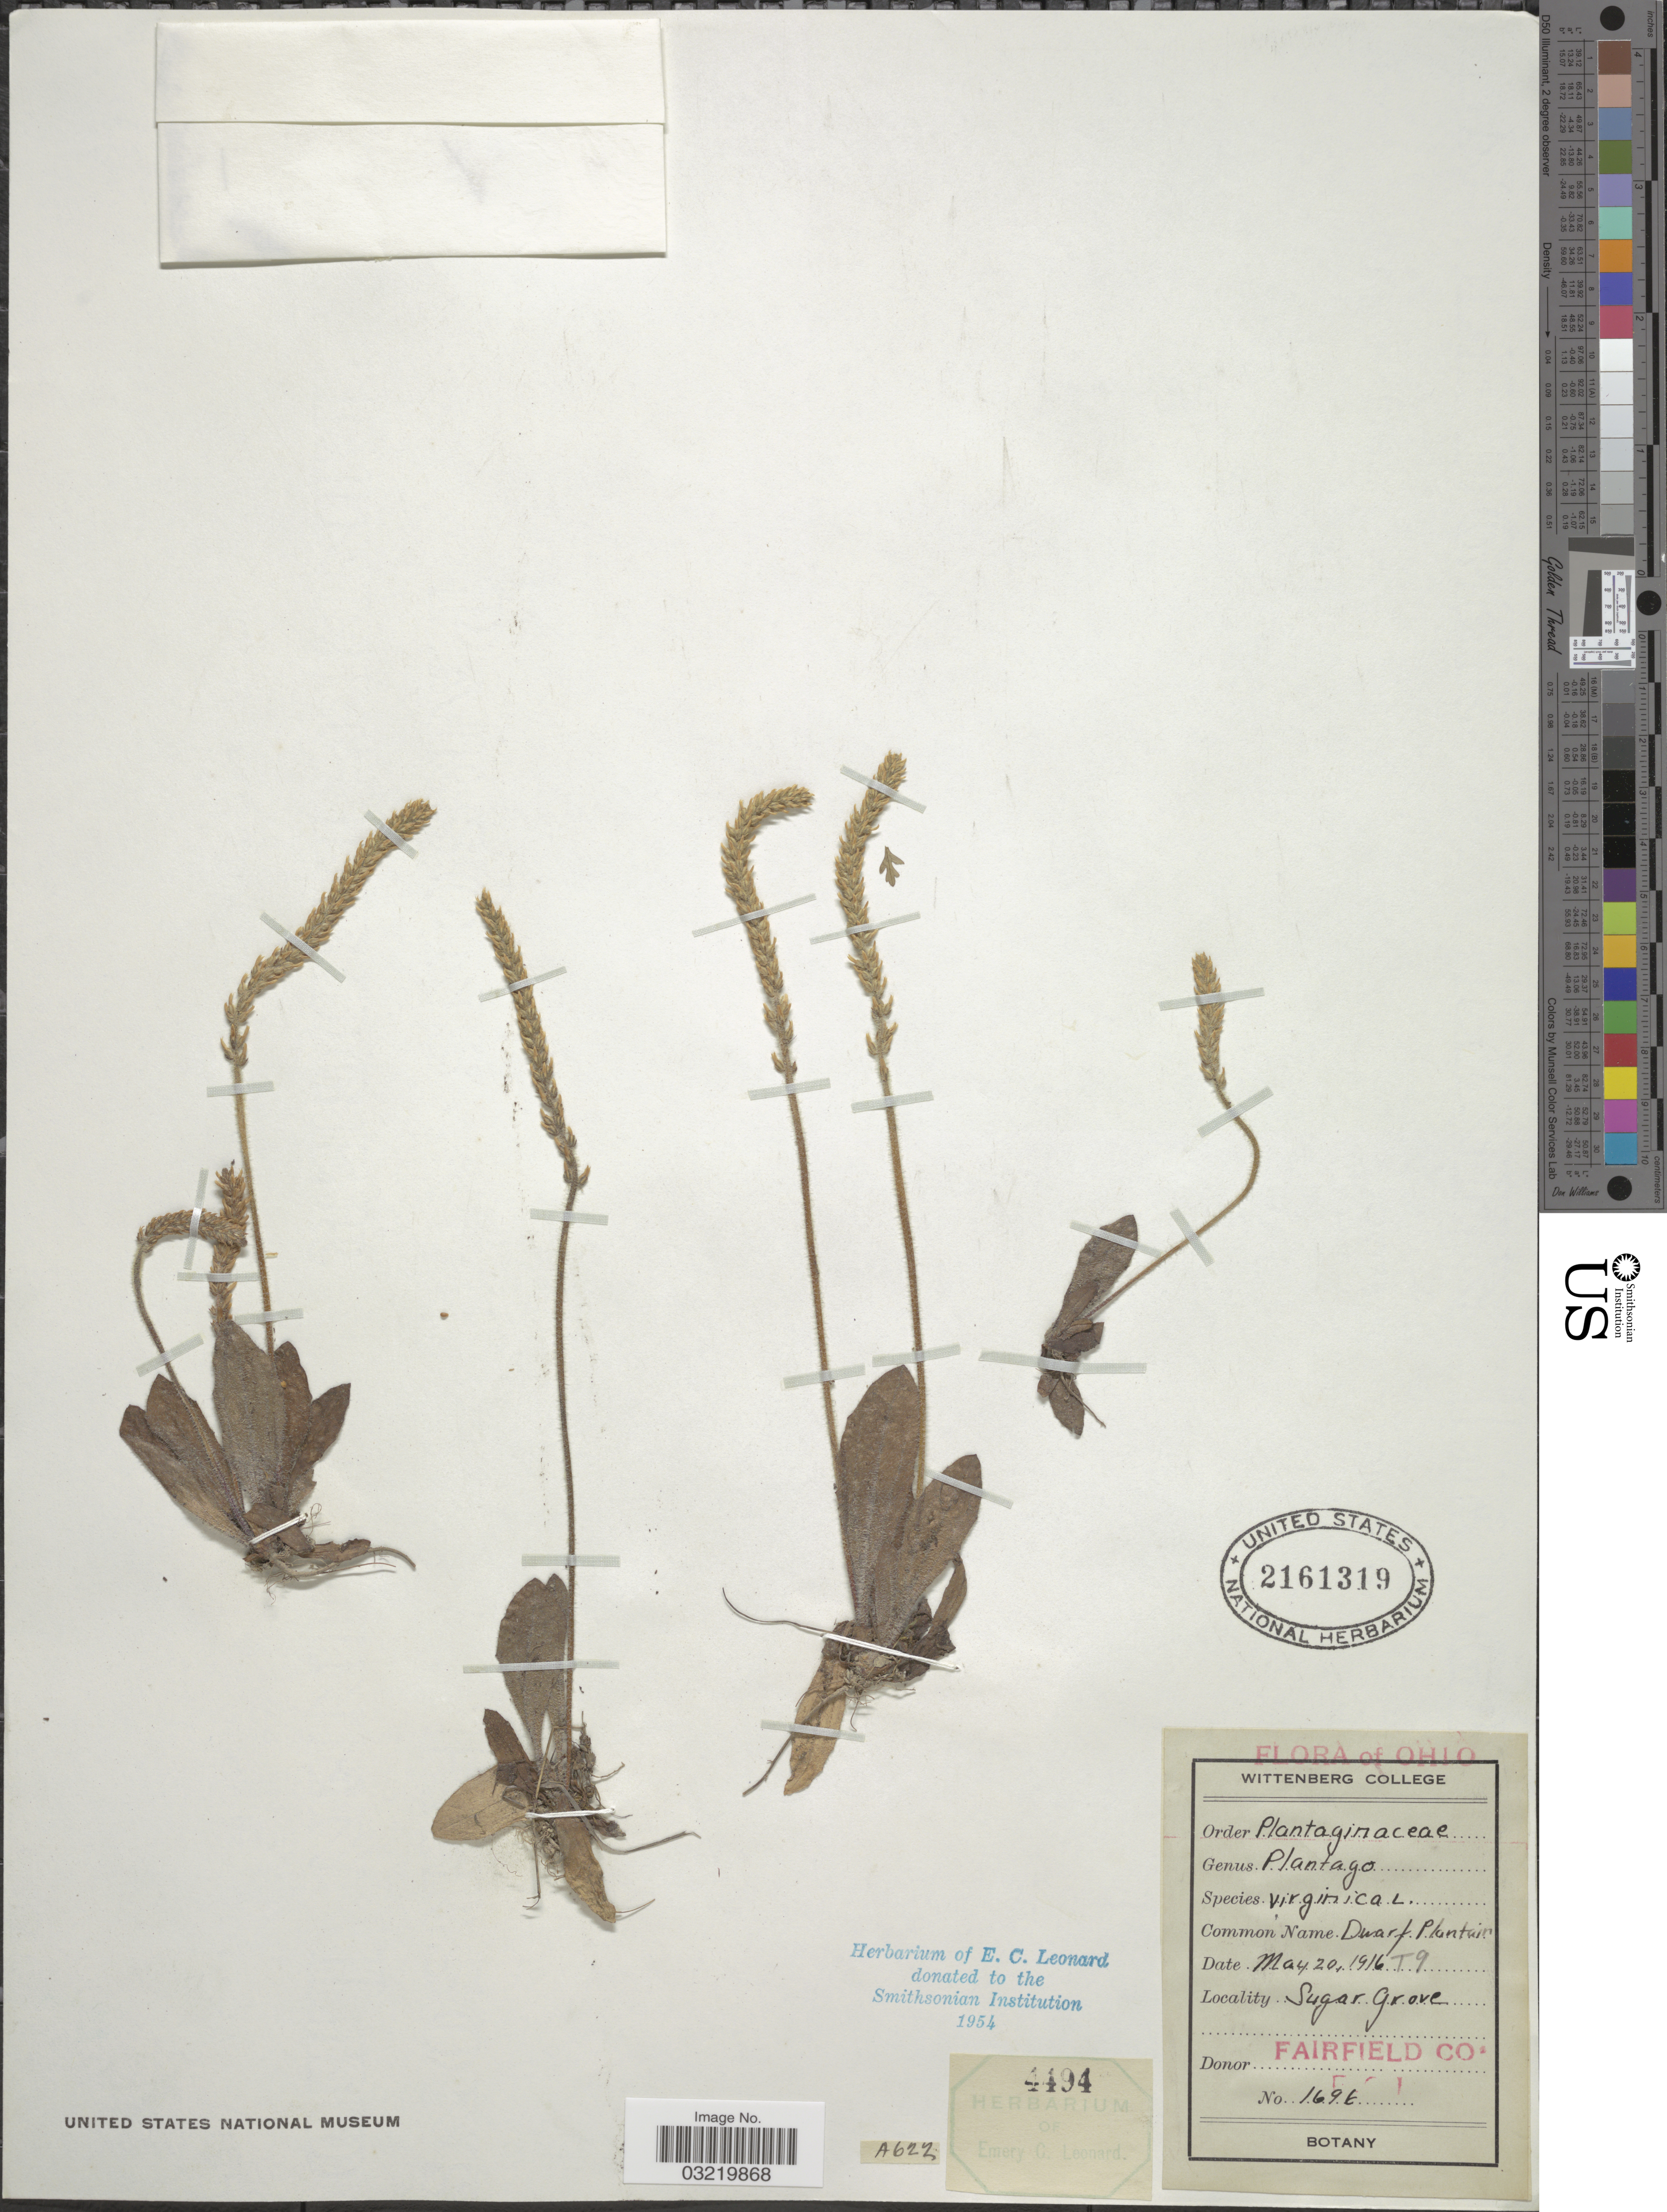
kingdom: Plantae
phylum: Tracheophyta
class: Magnoliopsida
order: Lamiales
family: Plantaginaceae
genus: Plantago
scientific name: Plantago virginica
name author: L.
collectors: E. C. Leonard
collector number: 169E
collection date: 1916-05-20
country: United States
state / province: Ohio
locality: Sugar Grove, Fairfield Co. T9.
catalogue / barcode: US 2161319